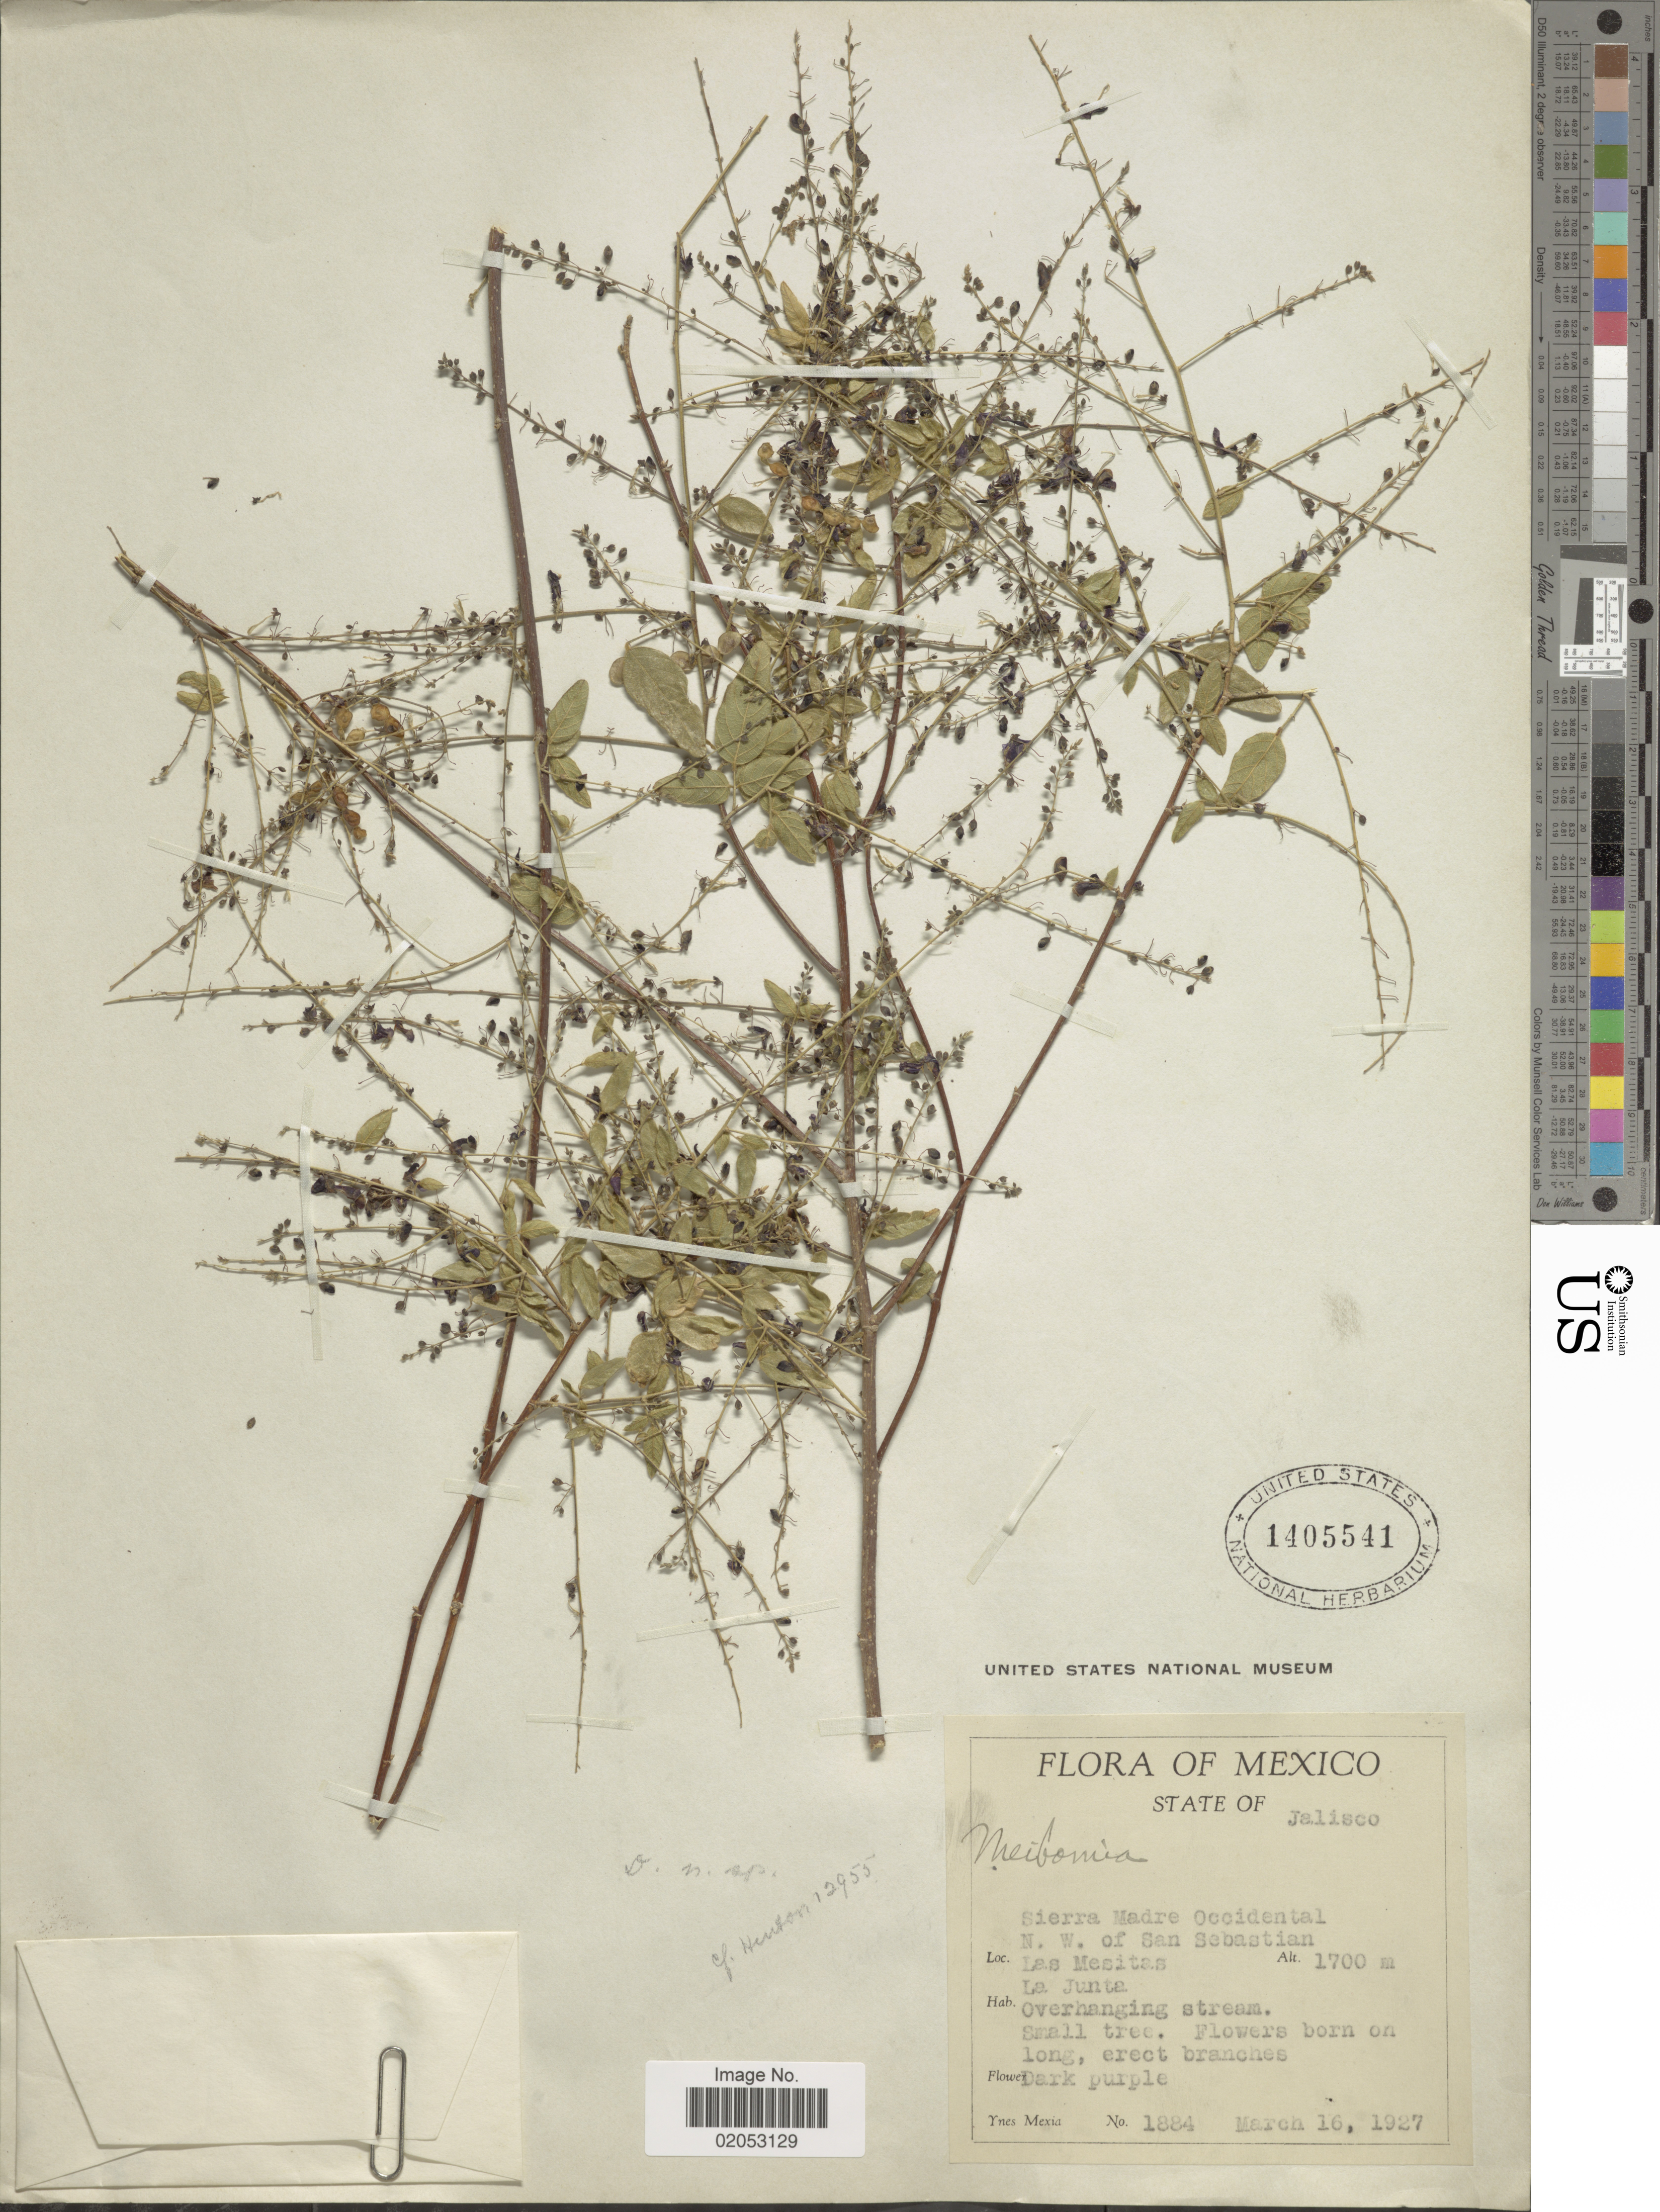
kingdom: Plantae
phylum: Tracheophyta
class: Magnoliopsida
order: Fabales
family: Fabaceae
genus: Desmodium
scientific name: Desmodium sp.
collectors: Y. Mexia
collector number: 1884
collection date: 1927-03-16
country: Mexico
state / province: Jalisco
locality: Sierra Madre Occidental. N.W. of San Sebastian. Las Mesitas. La Junta.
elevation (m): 1700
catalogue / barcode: US 1405541